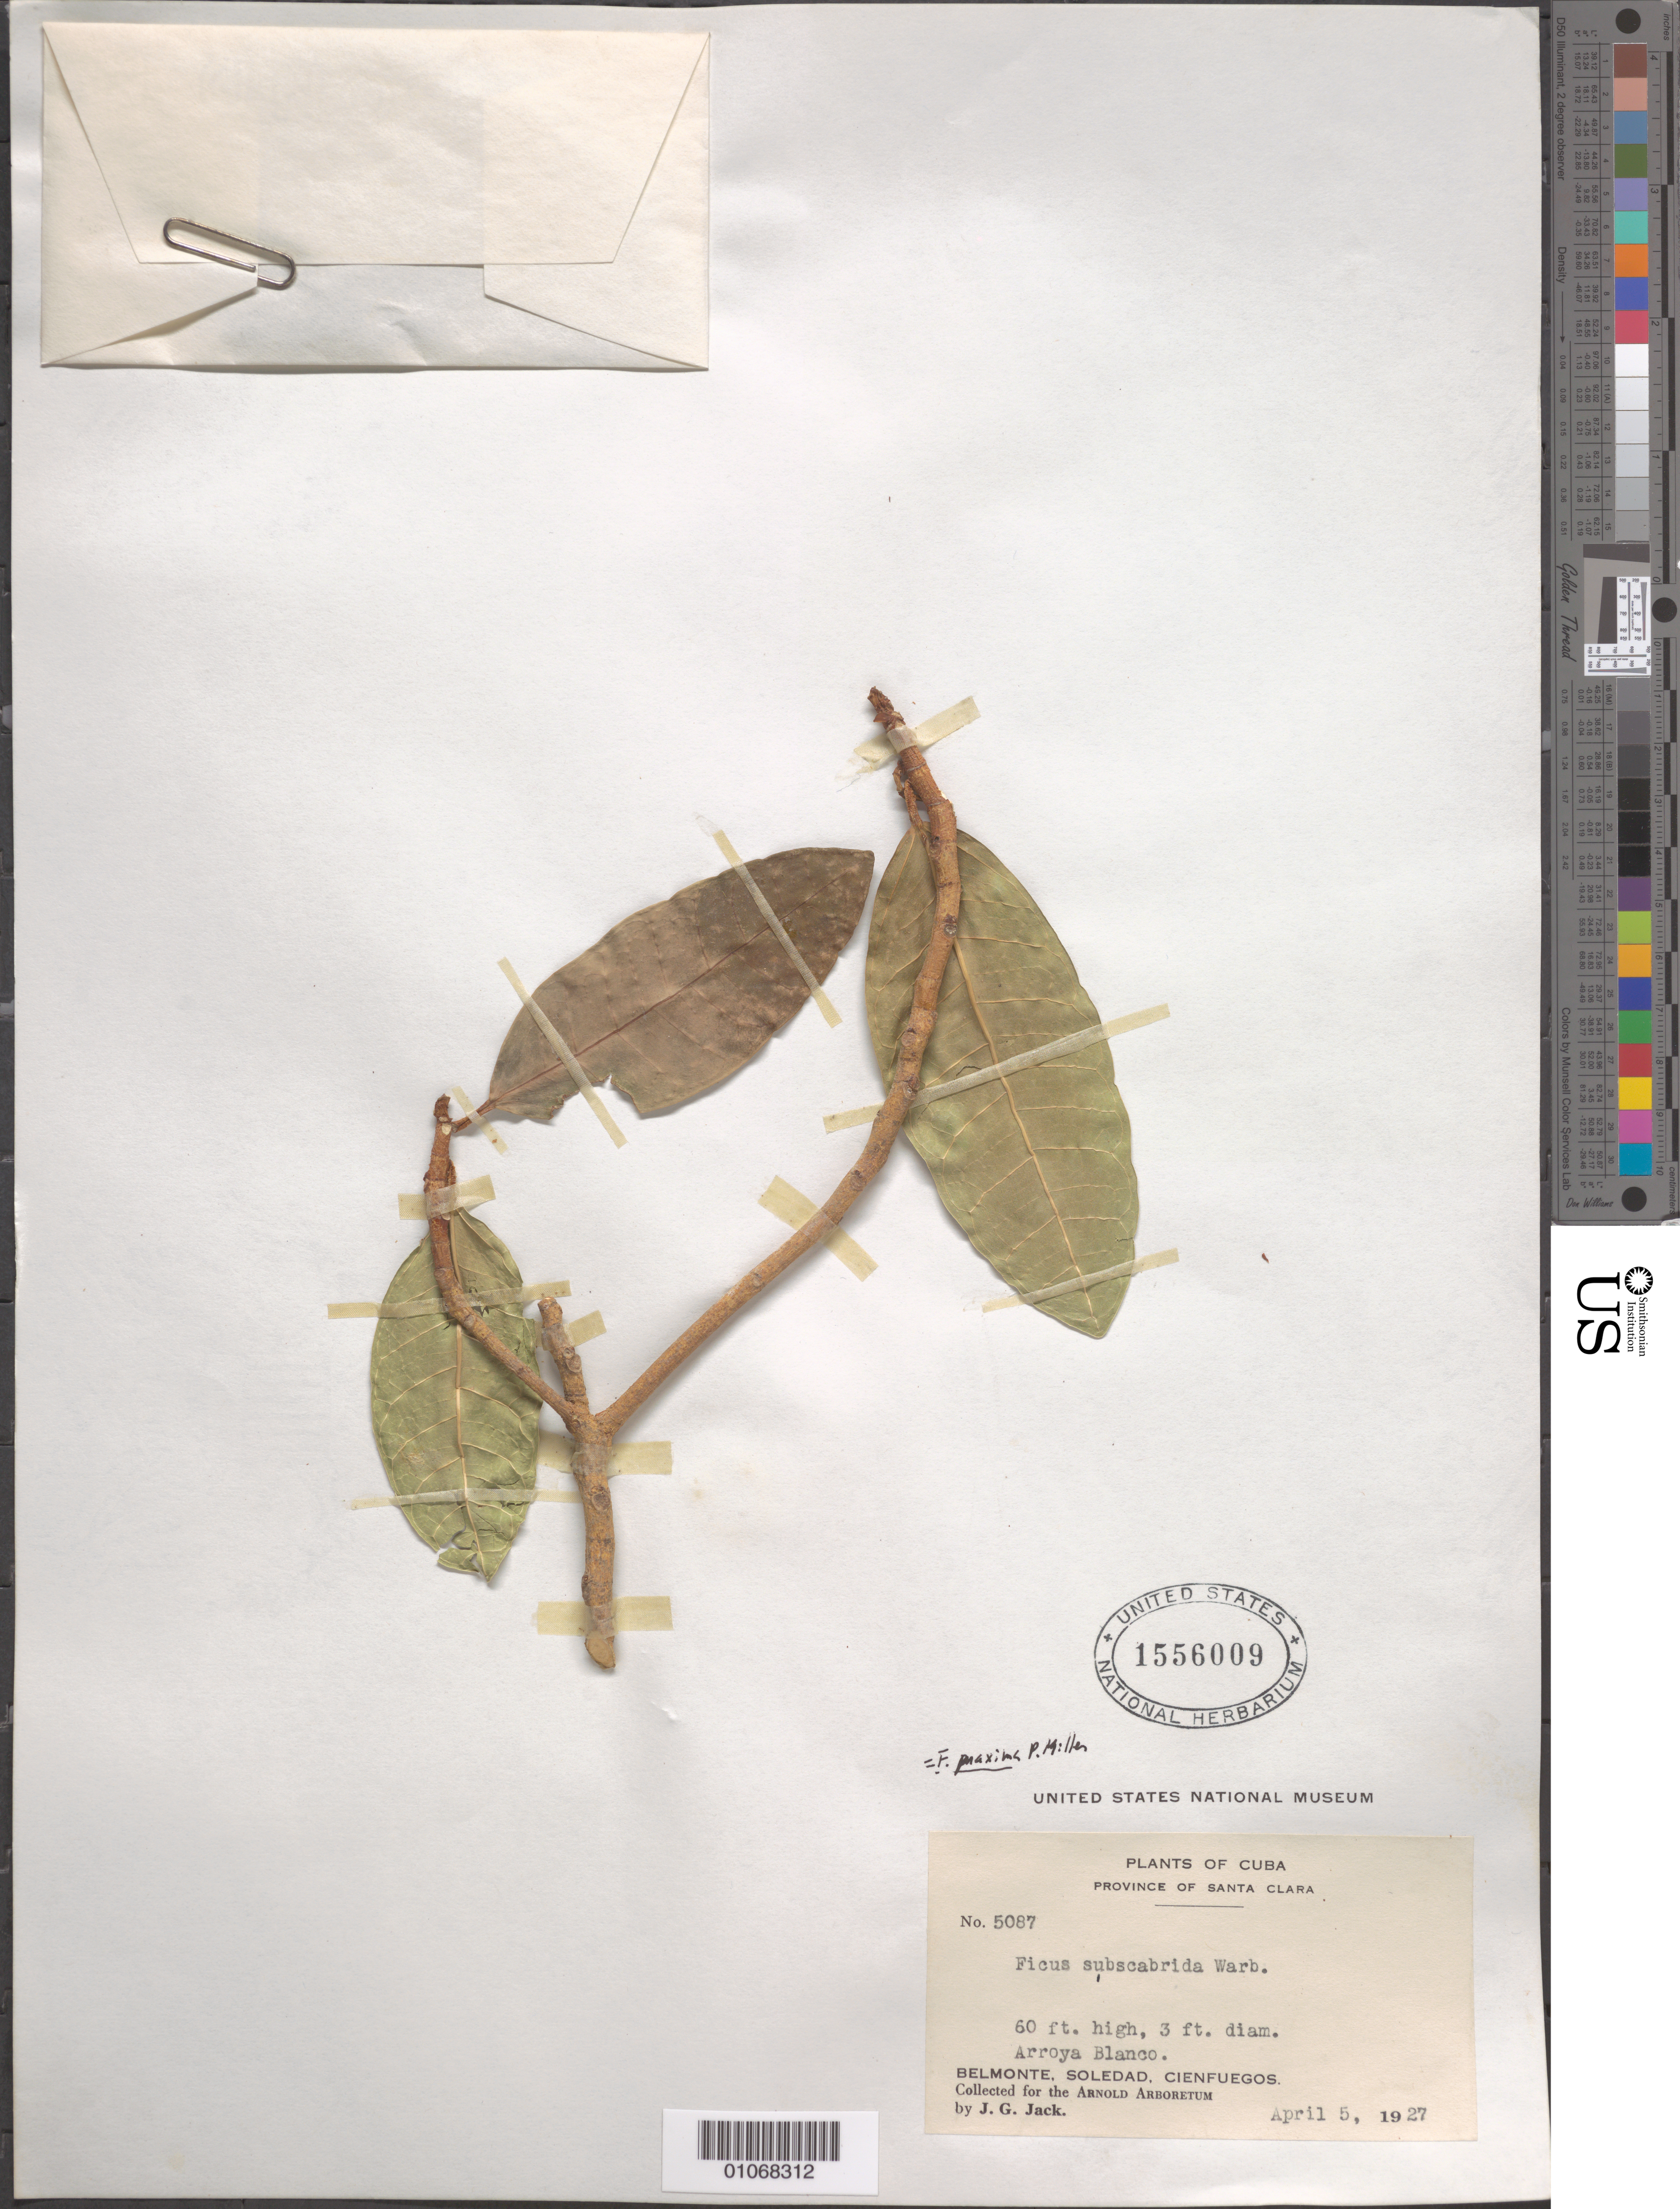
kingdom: Plantae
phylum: Tracheophyta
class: Magnoliopsida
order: Rosales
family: Moraceae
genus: Ficus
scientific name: Ficus maxima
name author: Mill.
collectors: J. G. Jack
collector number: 5087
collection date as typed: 05 Apr 1927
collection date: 1927-04-05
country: Cuba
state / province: Villa Clara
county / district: Santa Clara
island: Cuba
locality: Arroya Blanco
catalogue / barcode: US 1556009